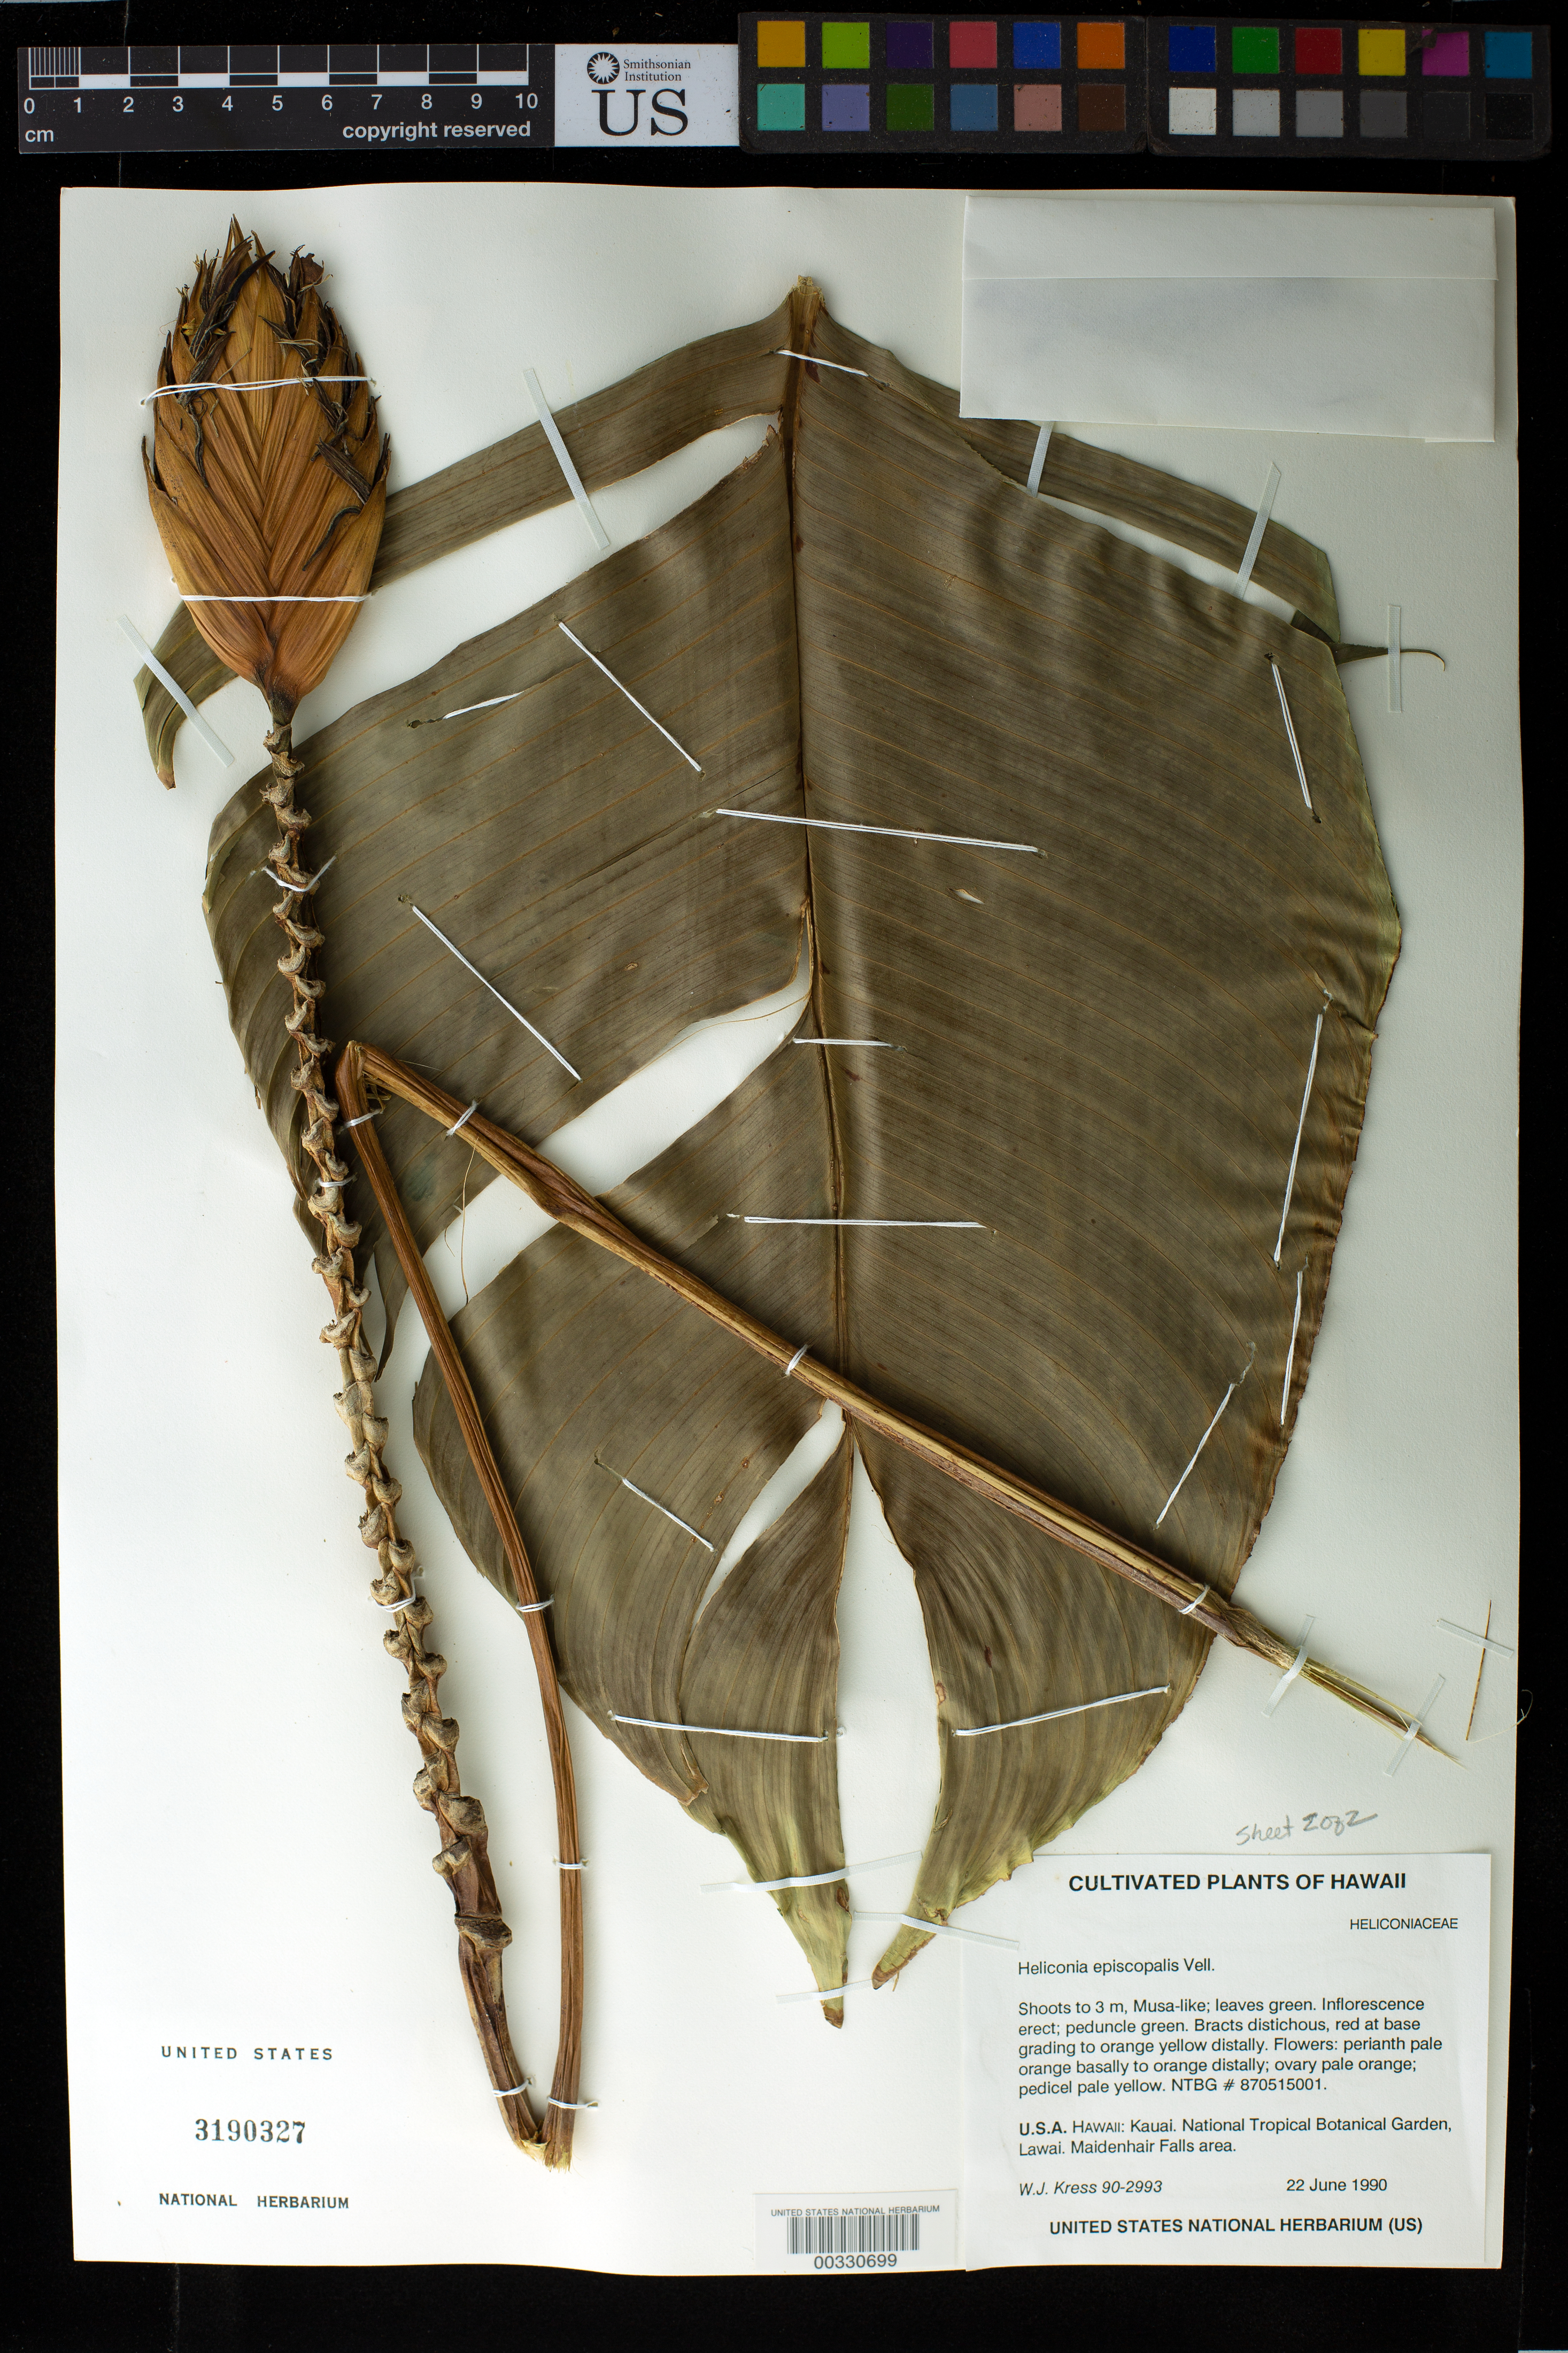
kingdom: Plantae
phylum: Tracheophyta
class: Liliopsida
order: Zingiberales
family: Heliconiaceae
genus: Heliconia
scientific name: Heliconia episcopalis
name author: Vell.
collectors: W. J. Kress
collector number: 90-2993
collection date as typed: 22 Jun 1990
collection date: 1990-06-22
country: United States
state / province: Florida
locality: Southern Florida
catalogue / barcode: US 3190327